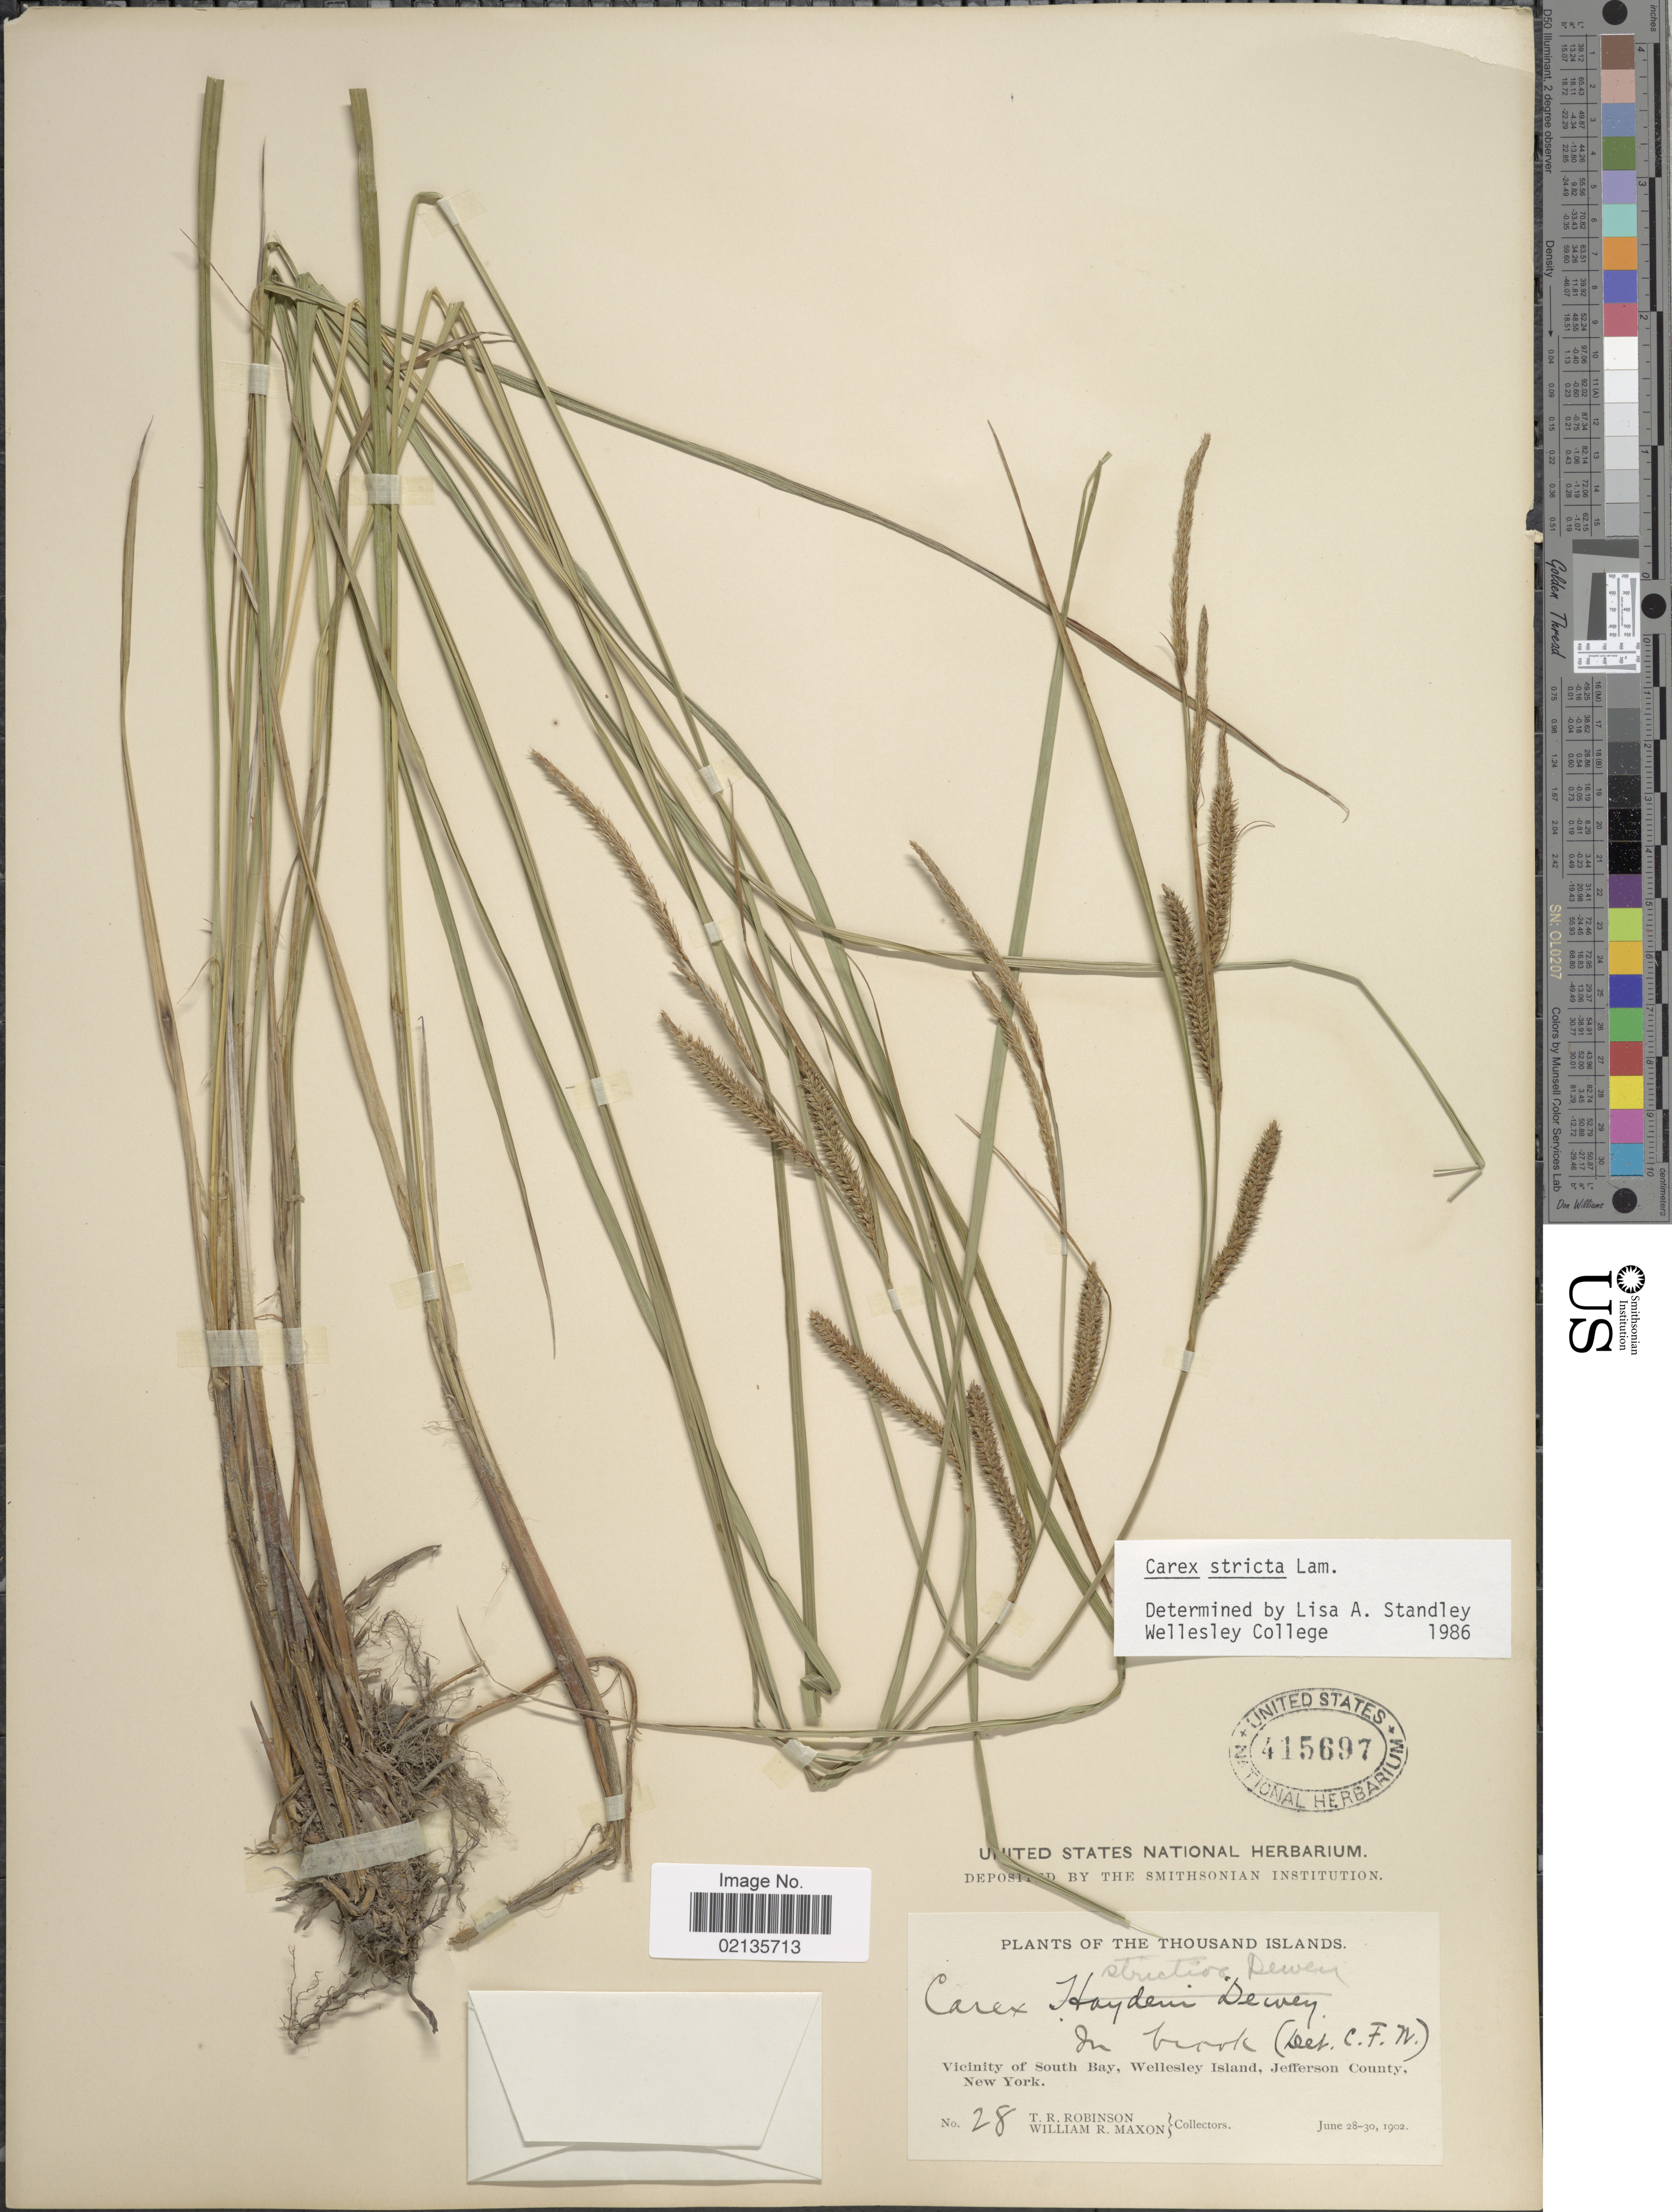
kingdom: Plantae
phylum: Tracheophyta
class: Liliopsida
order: Poales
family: Cyperaceae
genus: Carex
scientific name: Carex stricta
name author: Lam.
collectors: T. R. Robinson & W. R. Maxon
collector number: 28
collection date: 1902-06-28/1902-06-30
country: United States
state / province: New York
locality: The Thousand Islands, Vicinity of South Bay, Wellesley Island, Jefferson County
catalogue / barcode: US 415697